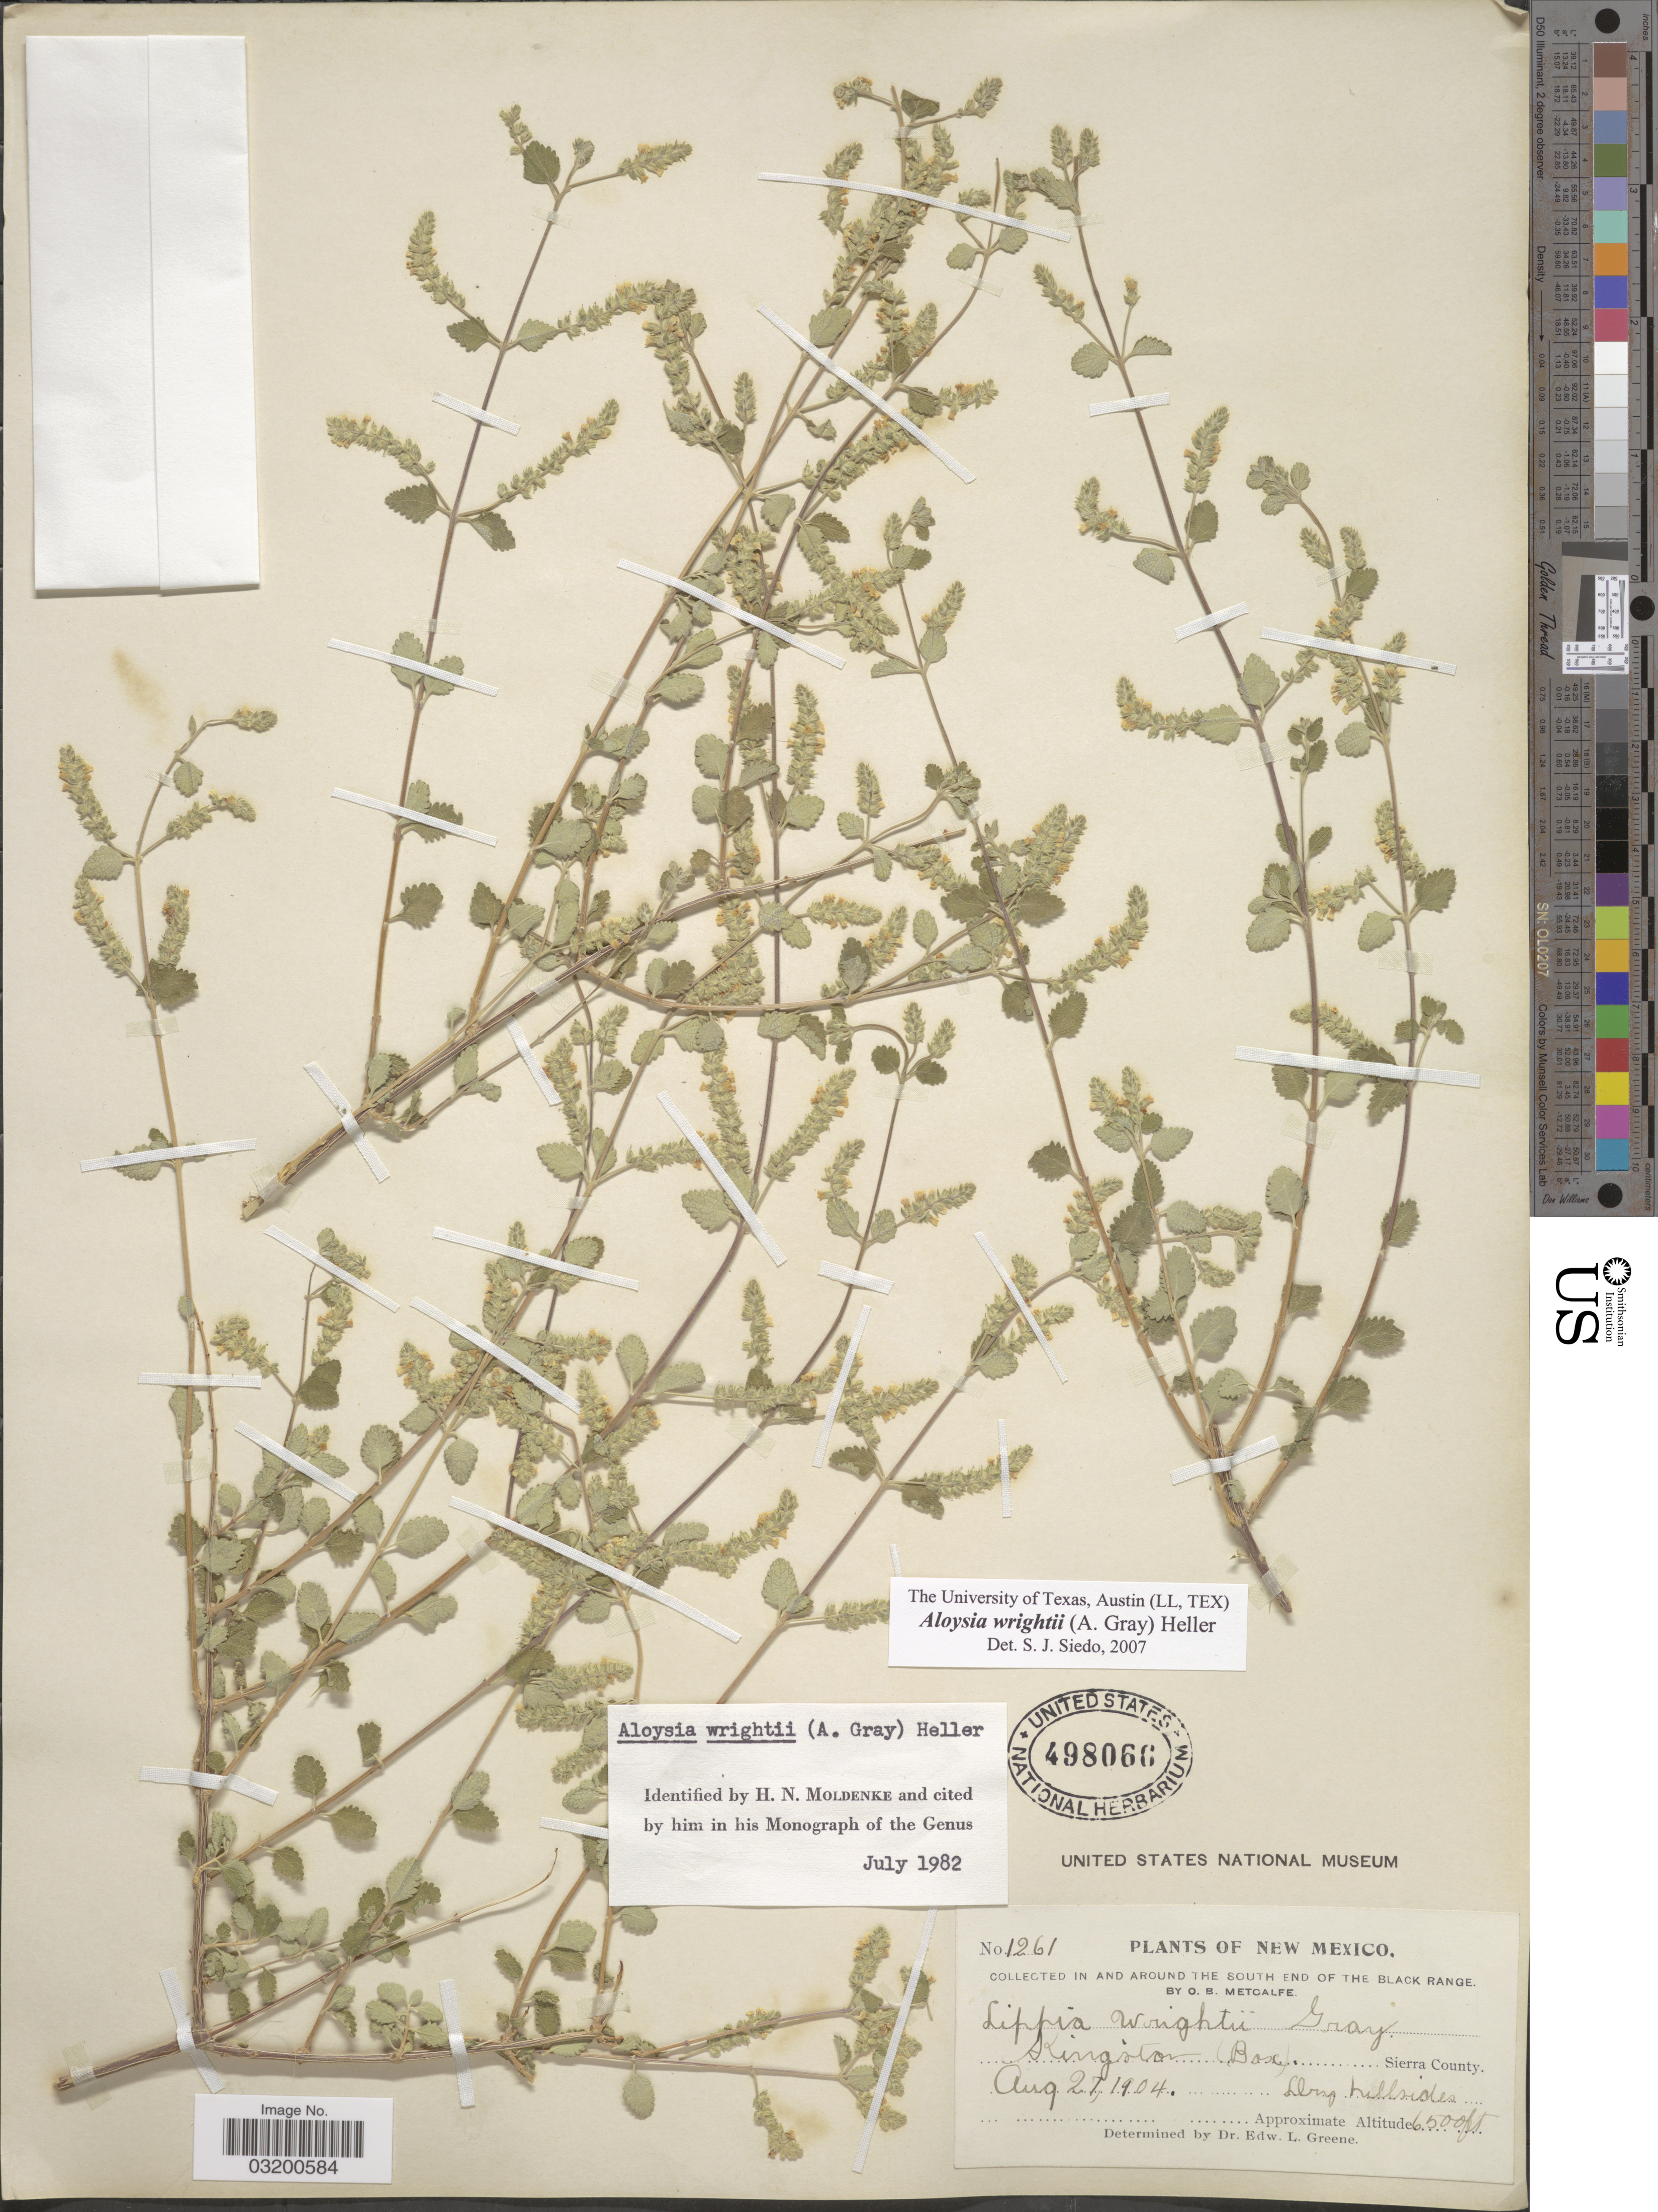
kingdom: Plantae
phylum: Tracheophyta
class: Magnoliopsida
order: Lamiales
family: Verbenaceae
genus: Aloysia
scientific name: Aloysia wrightii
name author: A. Heller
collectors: O. B. Metcalfe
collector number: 1261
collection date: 1904-08-27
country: United States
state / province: New Mexico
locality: In and around the South end of the Black Range. Kingston (Box). Sierra County.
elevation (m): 1981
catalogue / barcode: US 498066